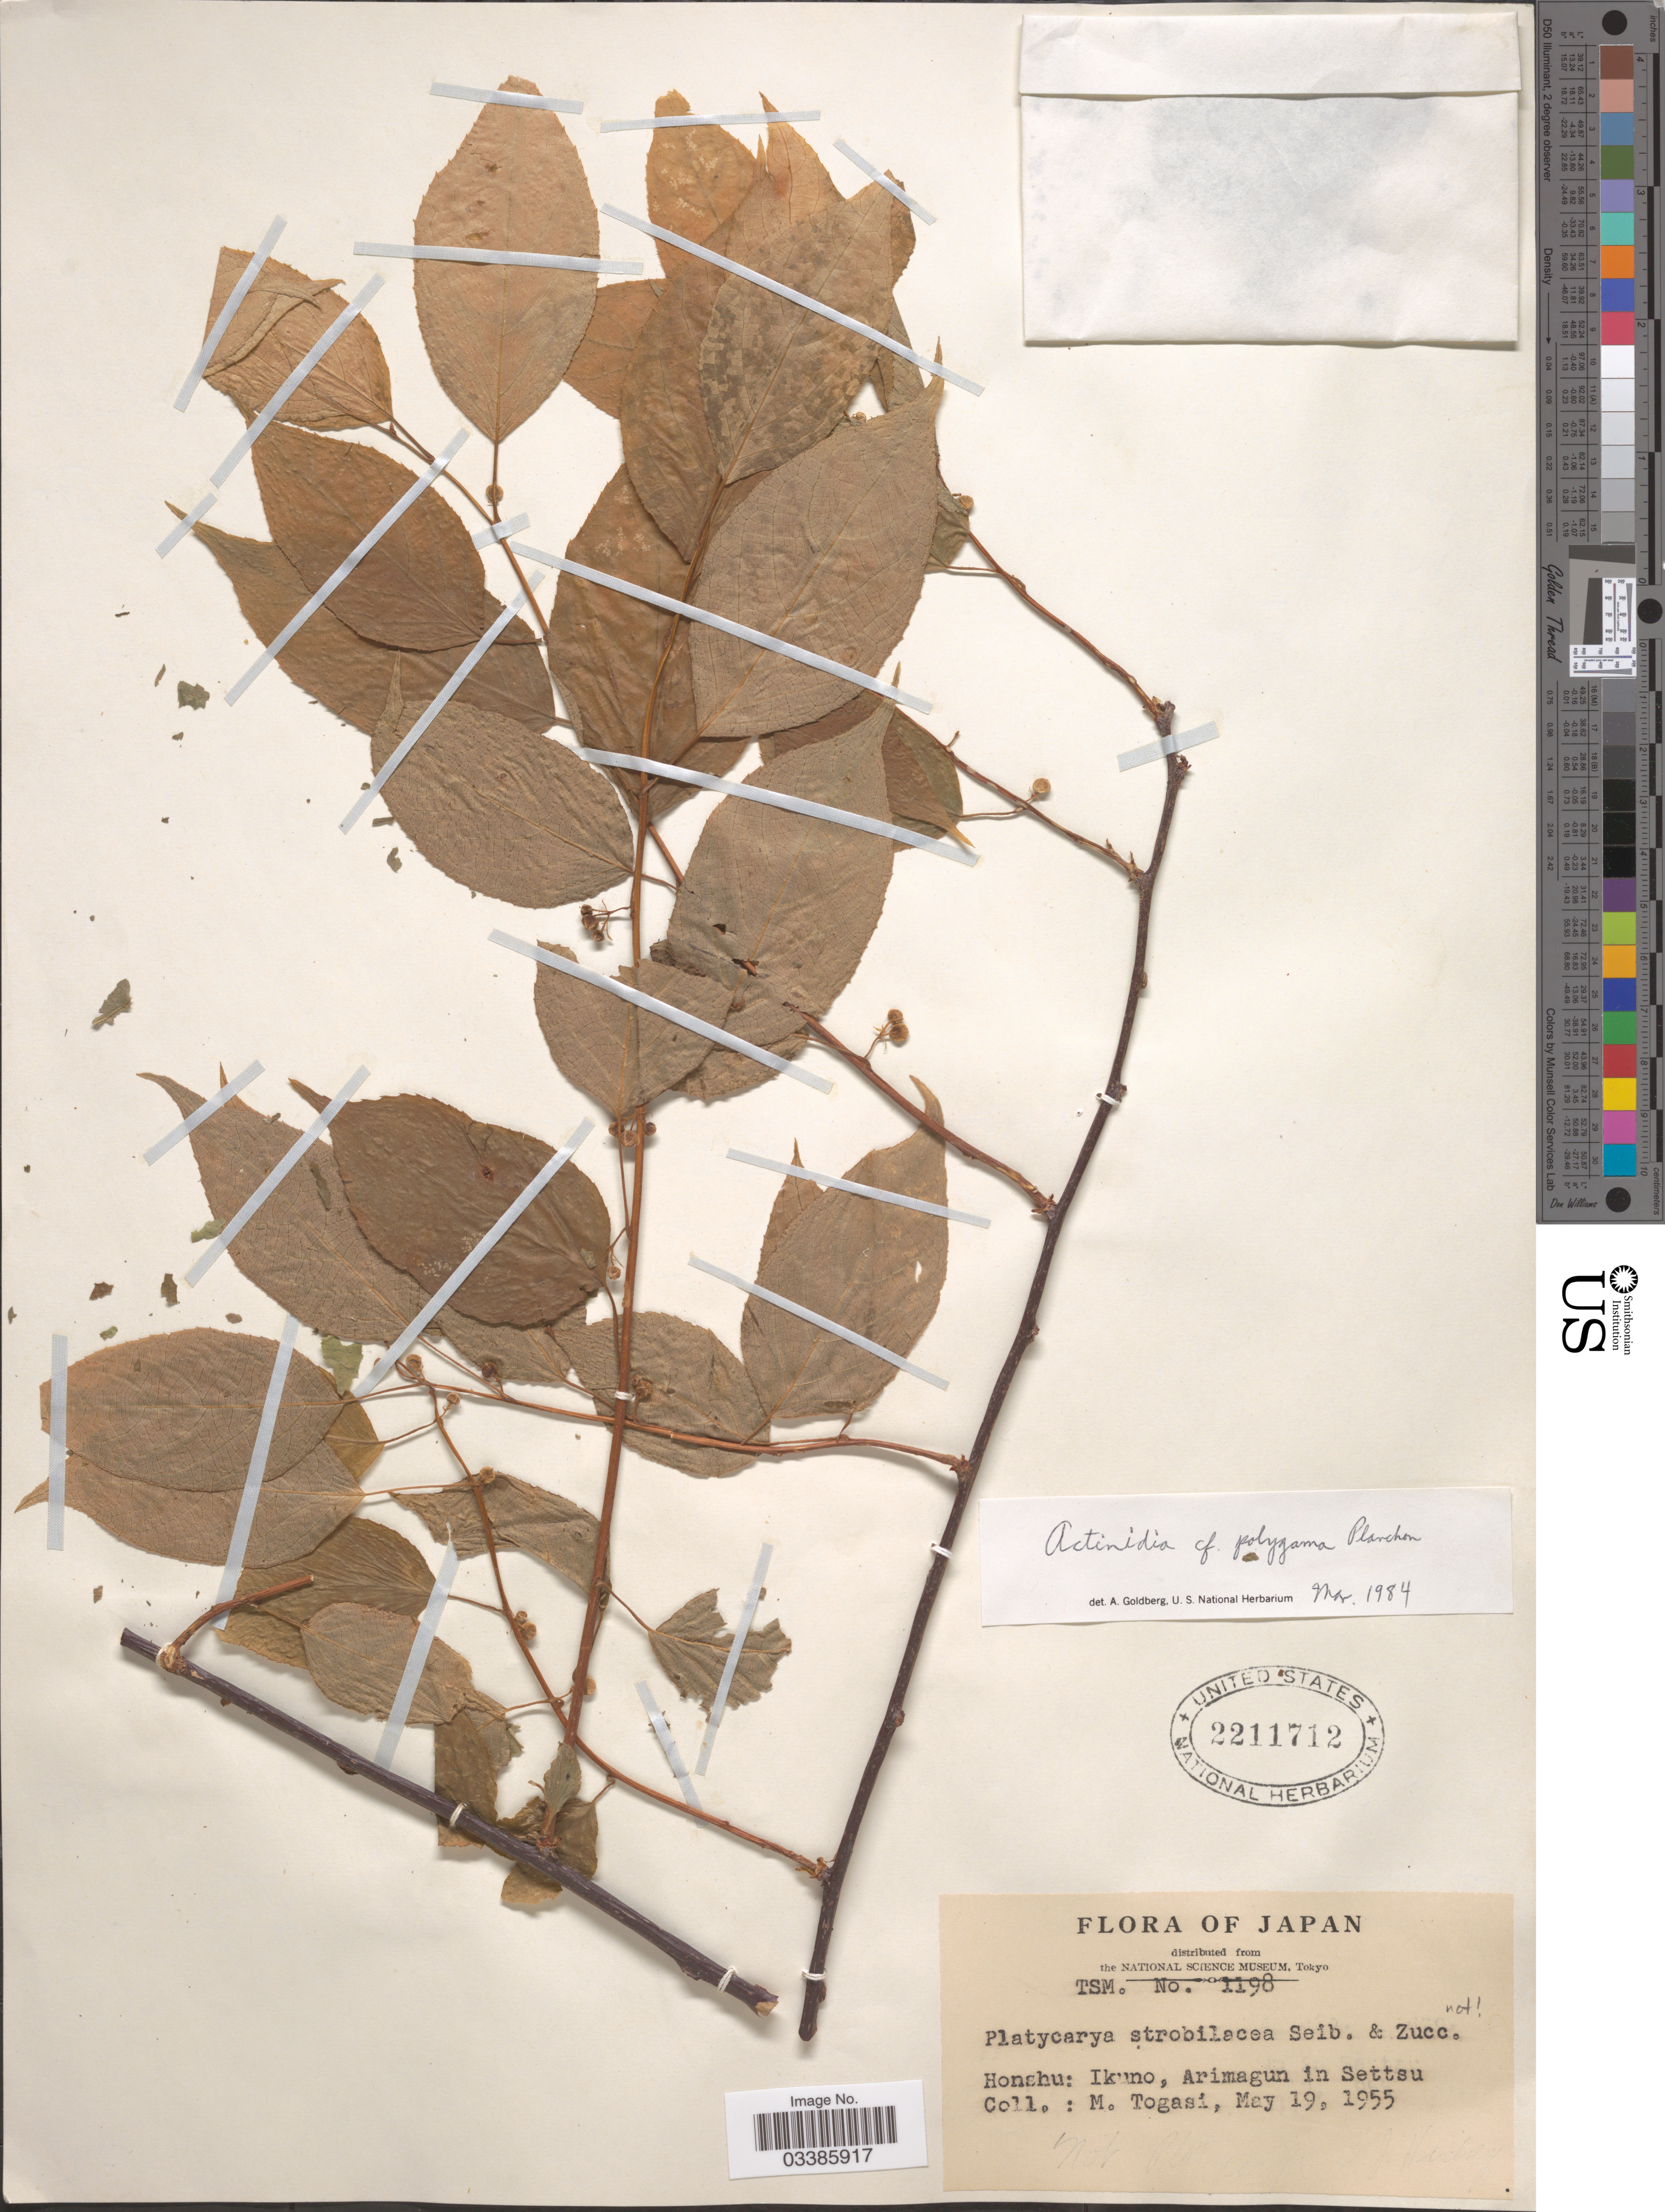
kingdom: Plantae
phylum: Tracheophyta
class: Magnoliopsida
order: Ericales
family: Actinidiaceae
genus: Actinidia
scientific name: Actinidia polygama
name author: (Siebold & Zucc.) Planch. ex Maxim.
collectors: M. Togasi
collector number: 1198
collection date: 1955-05-19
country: Japan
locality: Honshu: Ikuno, Arimagun in Settsu.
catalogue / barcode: US 2211712